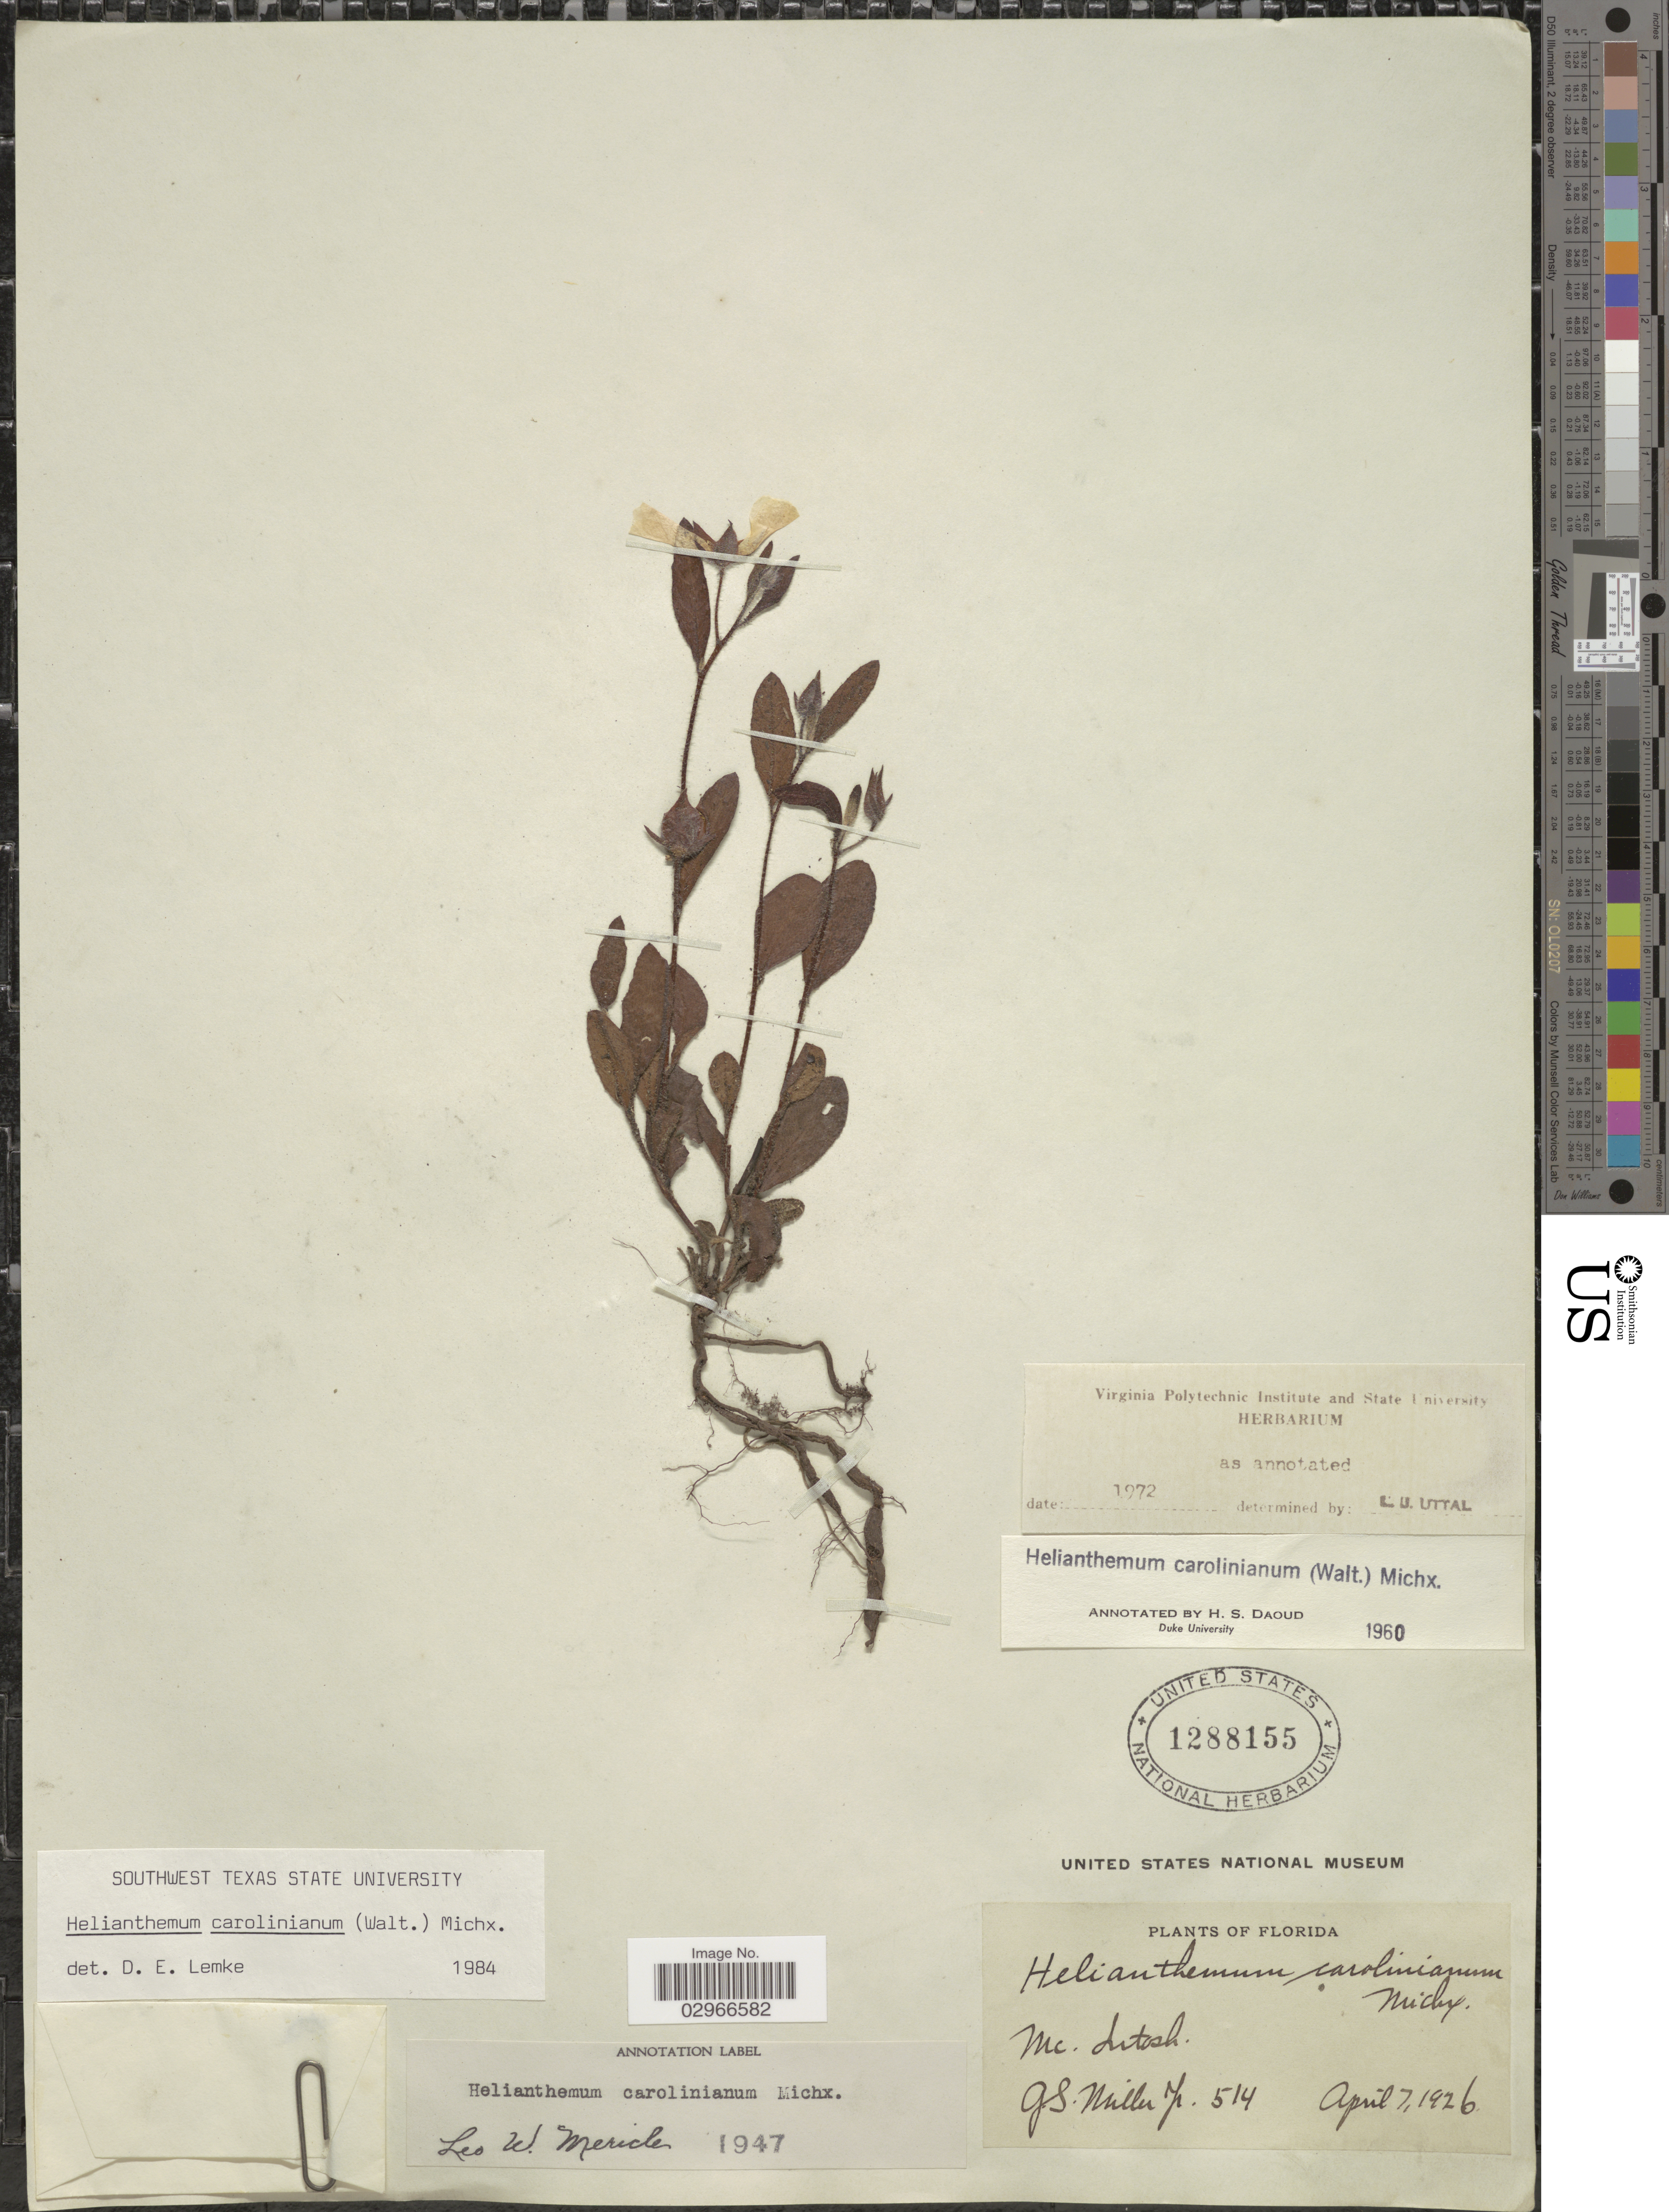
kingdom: Plantae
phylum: Tracheophyta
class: Magnoliopsida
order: Malvales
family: Cistaceae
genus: Helianthemum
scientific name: Helianthemum carolinianum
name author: (Walter) Michx.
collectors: G. S. Miller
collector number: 514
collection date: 1926-04-07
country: United States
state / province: Florida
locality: Mc. Intosh.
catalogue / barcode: US 1288155